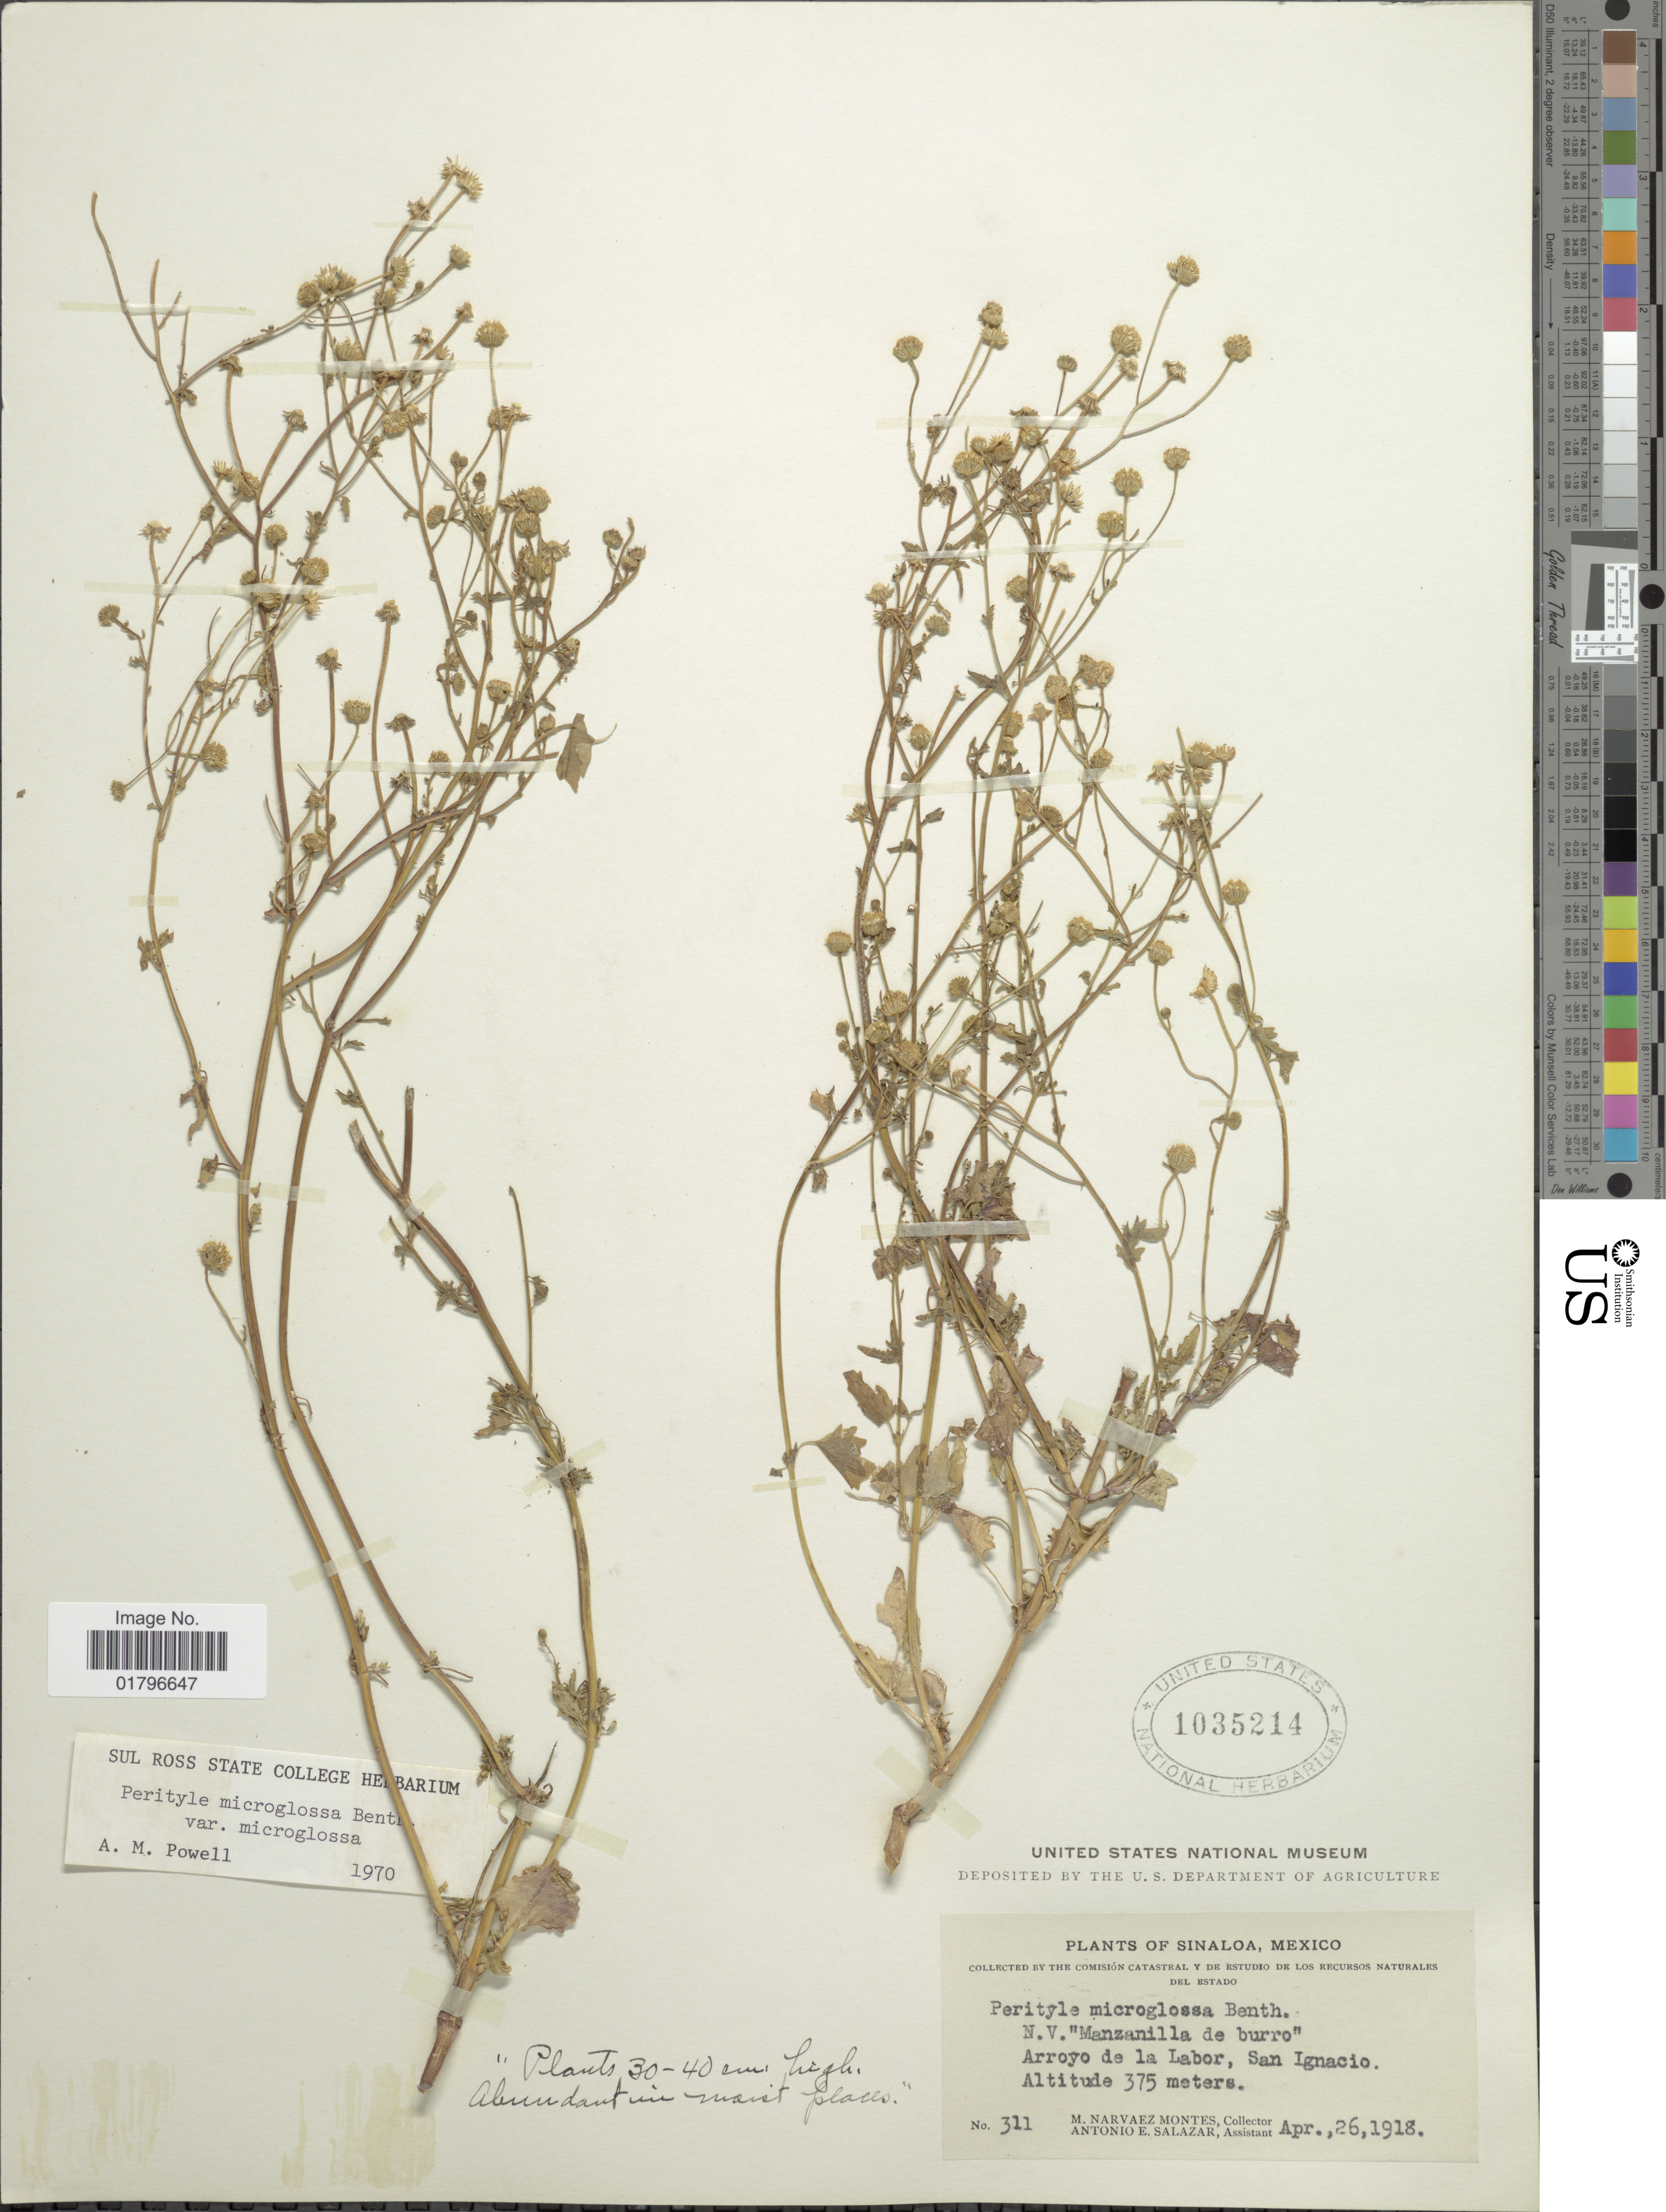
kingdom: Plantae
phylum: Tracheophyta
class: Magnoliopsida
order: Asterales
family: Asteraceae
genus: Perityle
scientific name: Perityle microglossa var. microglossa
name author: Benth.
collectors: M. Narvaez-Montes & A. E. Salazar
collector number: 311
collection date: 1918-04-26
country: Mexico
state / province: Sinaloa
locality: Arroyo de la Labor, San Ignacio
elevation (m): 375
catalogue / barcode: US 1035214